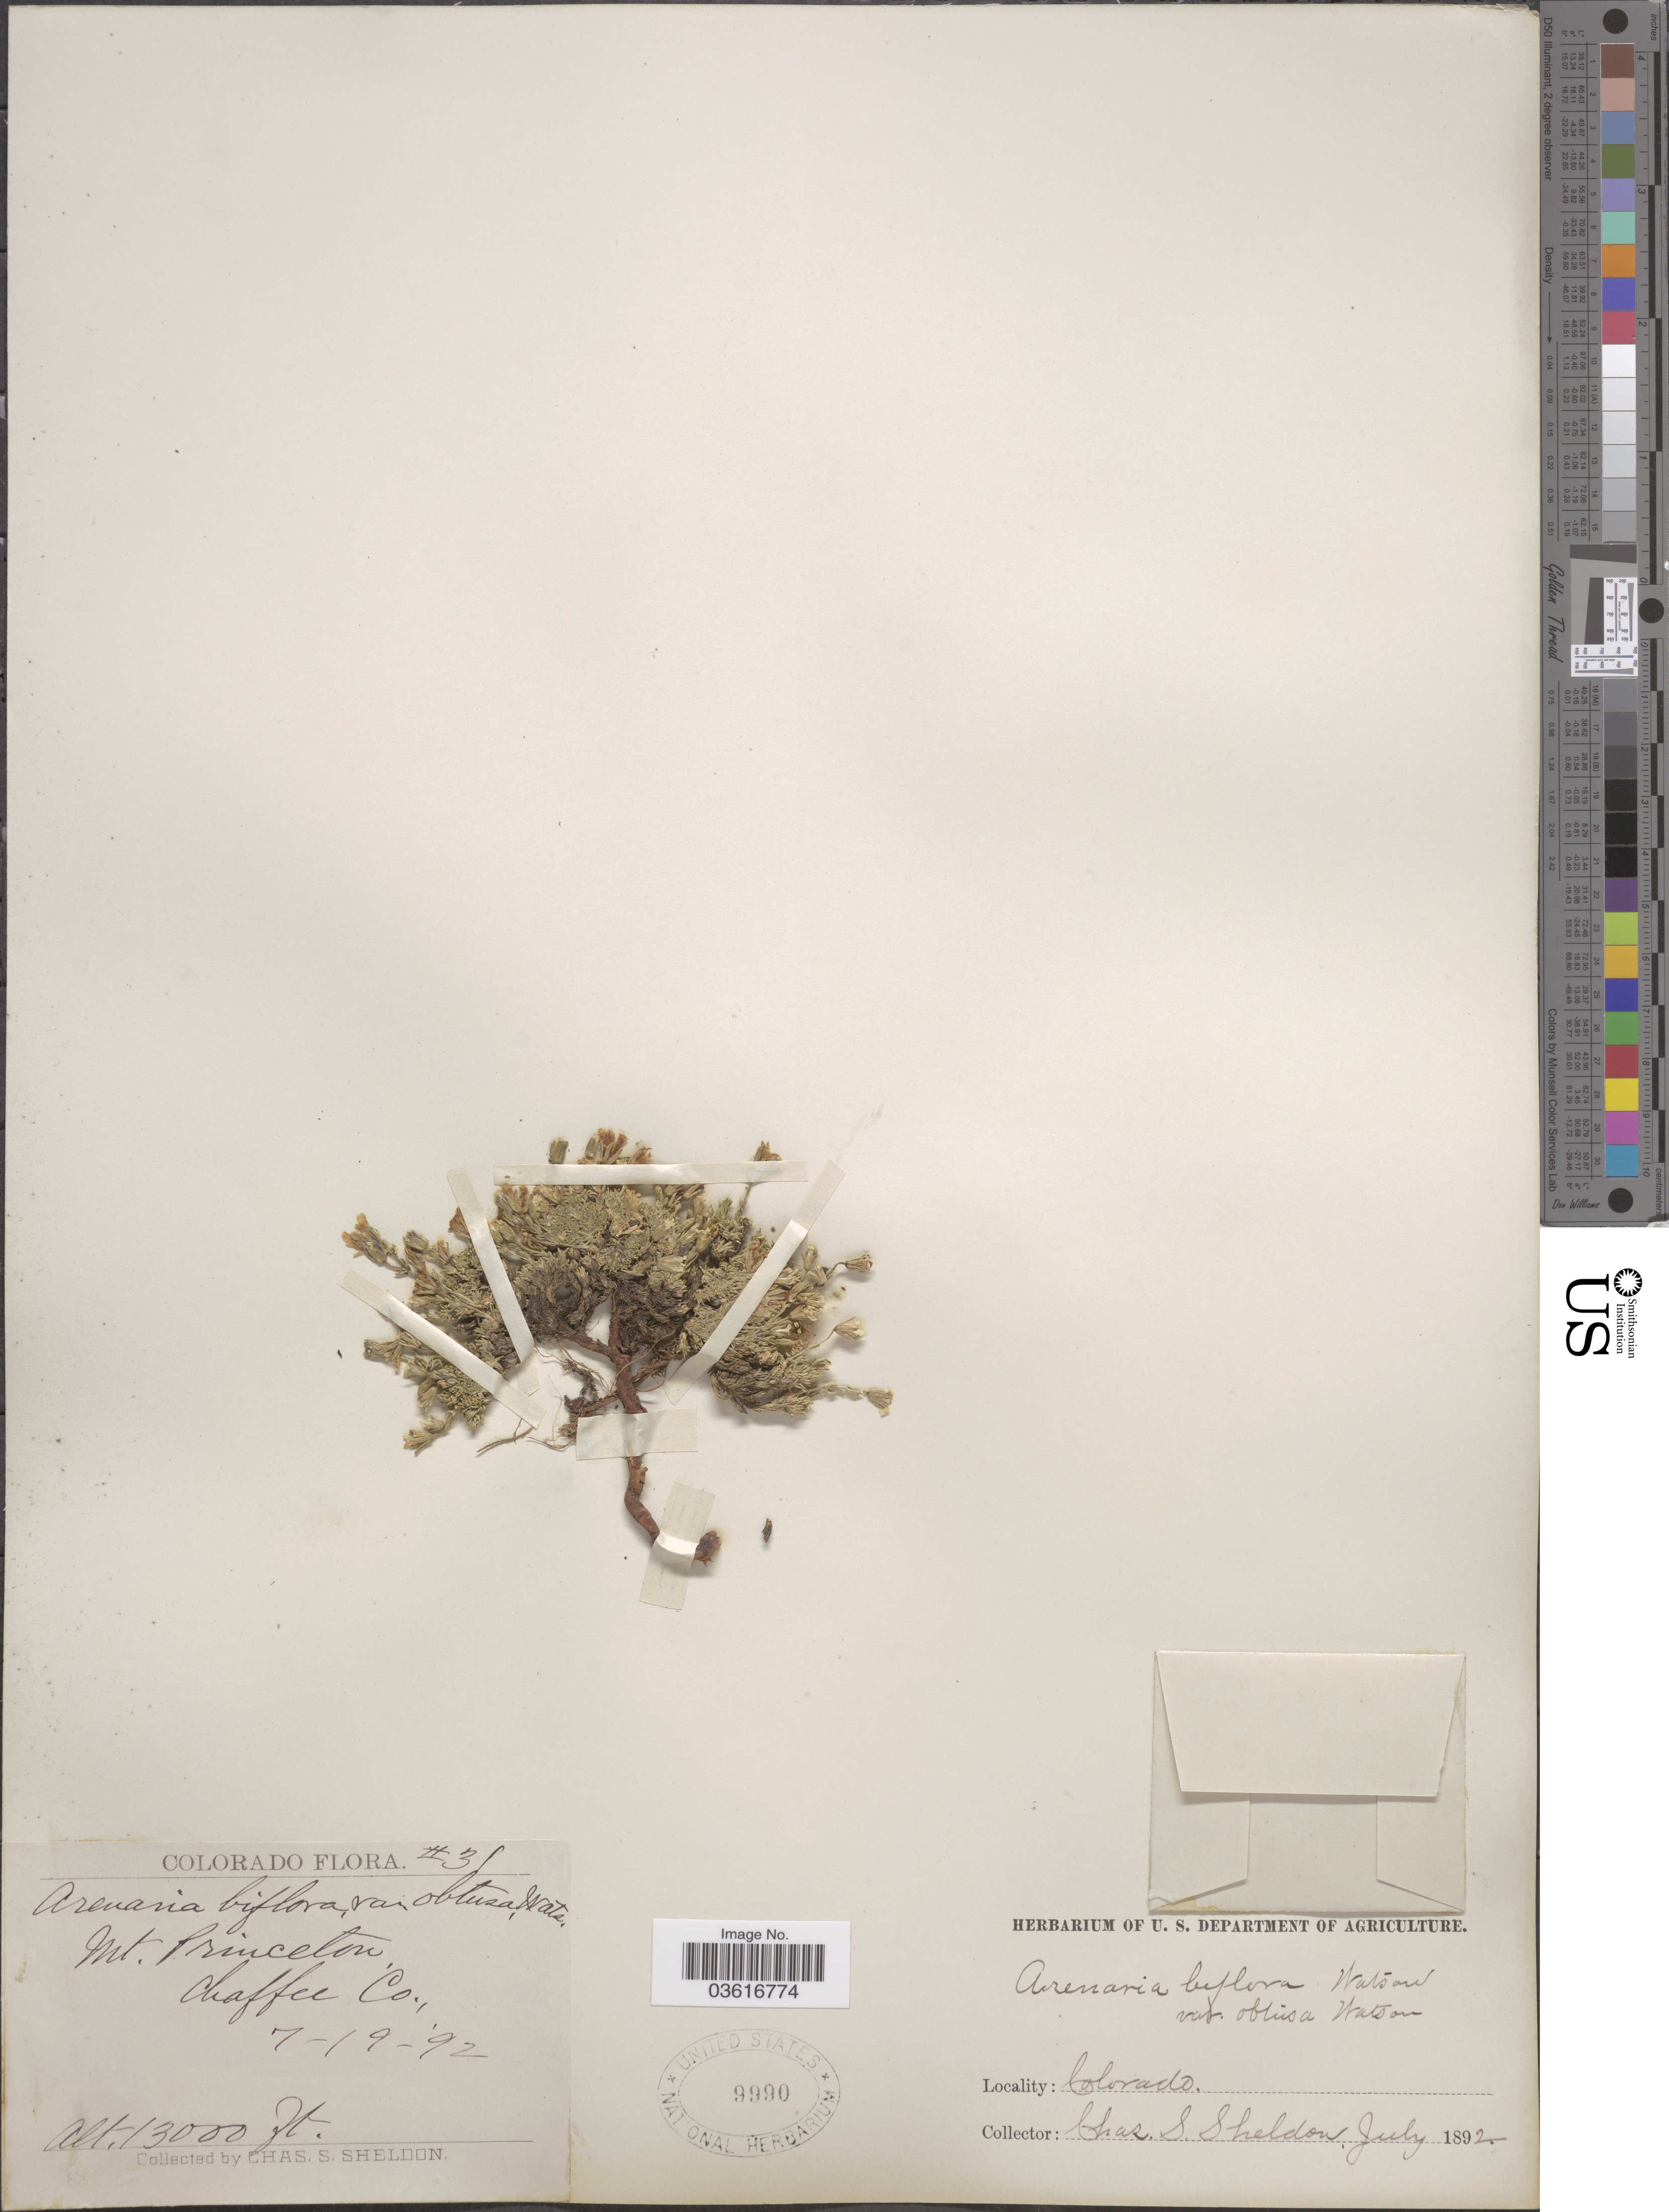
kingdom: Plantae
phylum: Tracheophyta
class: Magnoliopsida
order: Caryophyllales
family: Caryophyllaceae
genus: Cherleria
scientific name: Cherleria obtusiloba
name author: (Rydb.) A.J. Moore & Dillenb.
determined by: Strong, M. T., (US), Smithsonian Institution - National Museum of Natural History (UNITED STATES)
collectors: C. S. Sheldon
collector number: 3*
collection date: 1892-07-19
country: United States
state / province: Colorado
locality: Mt. Princeton, Chaffee Co.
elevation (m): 3962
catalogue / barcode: US 9990